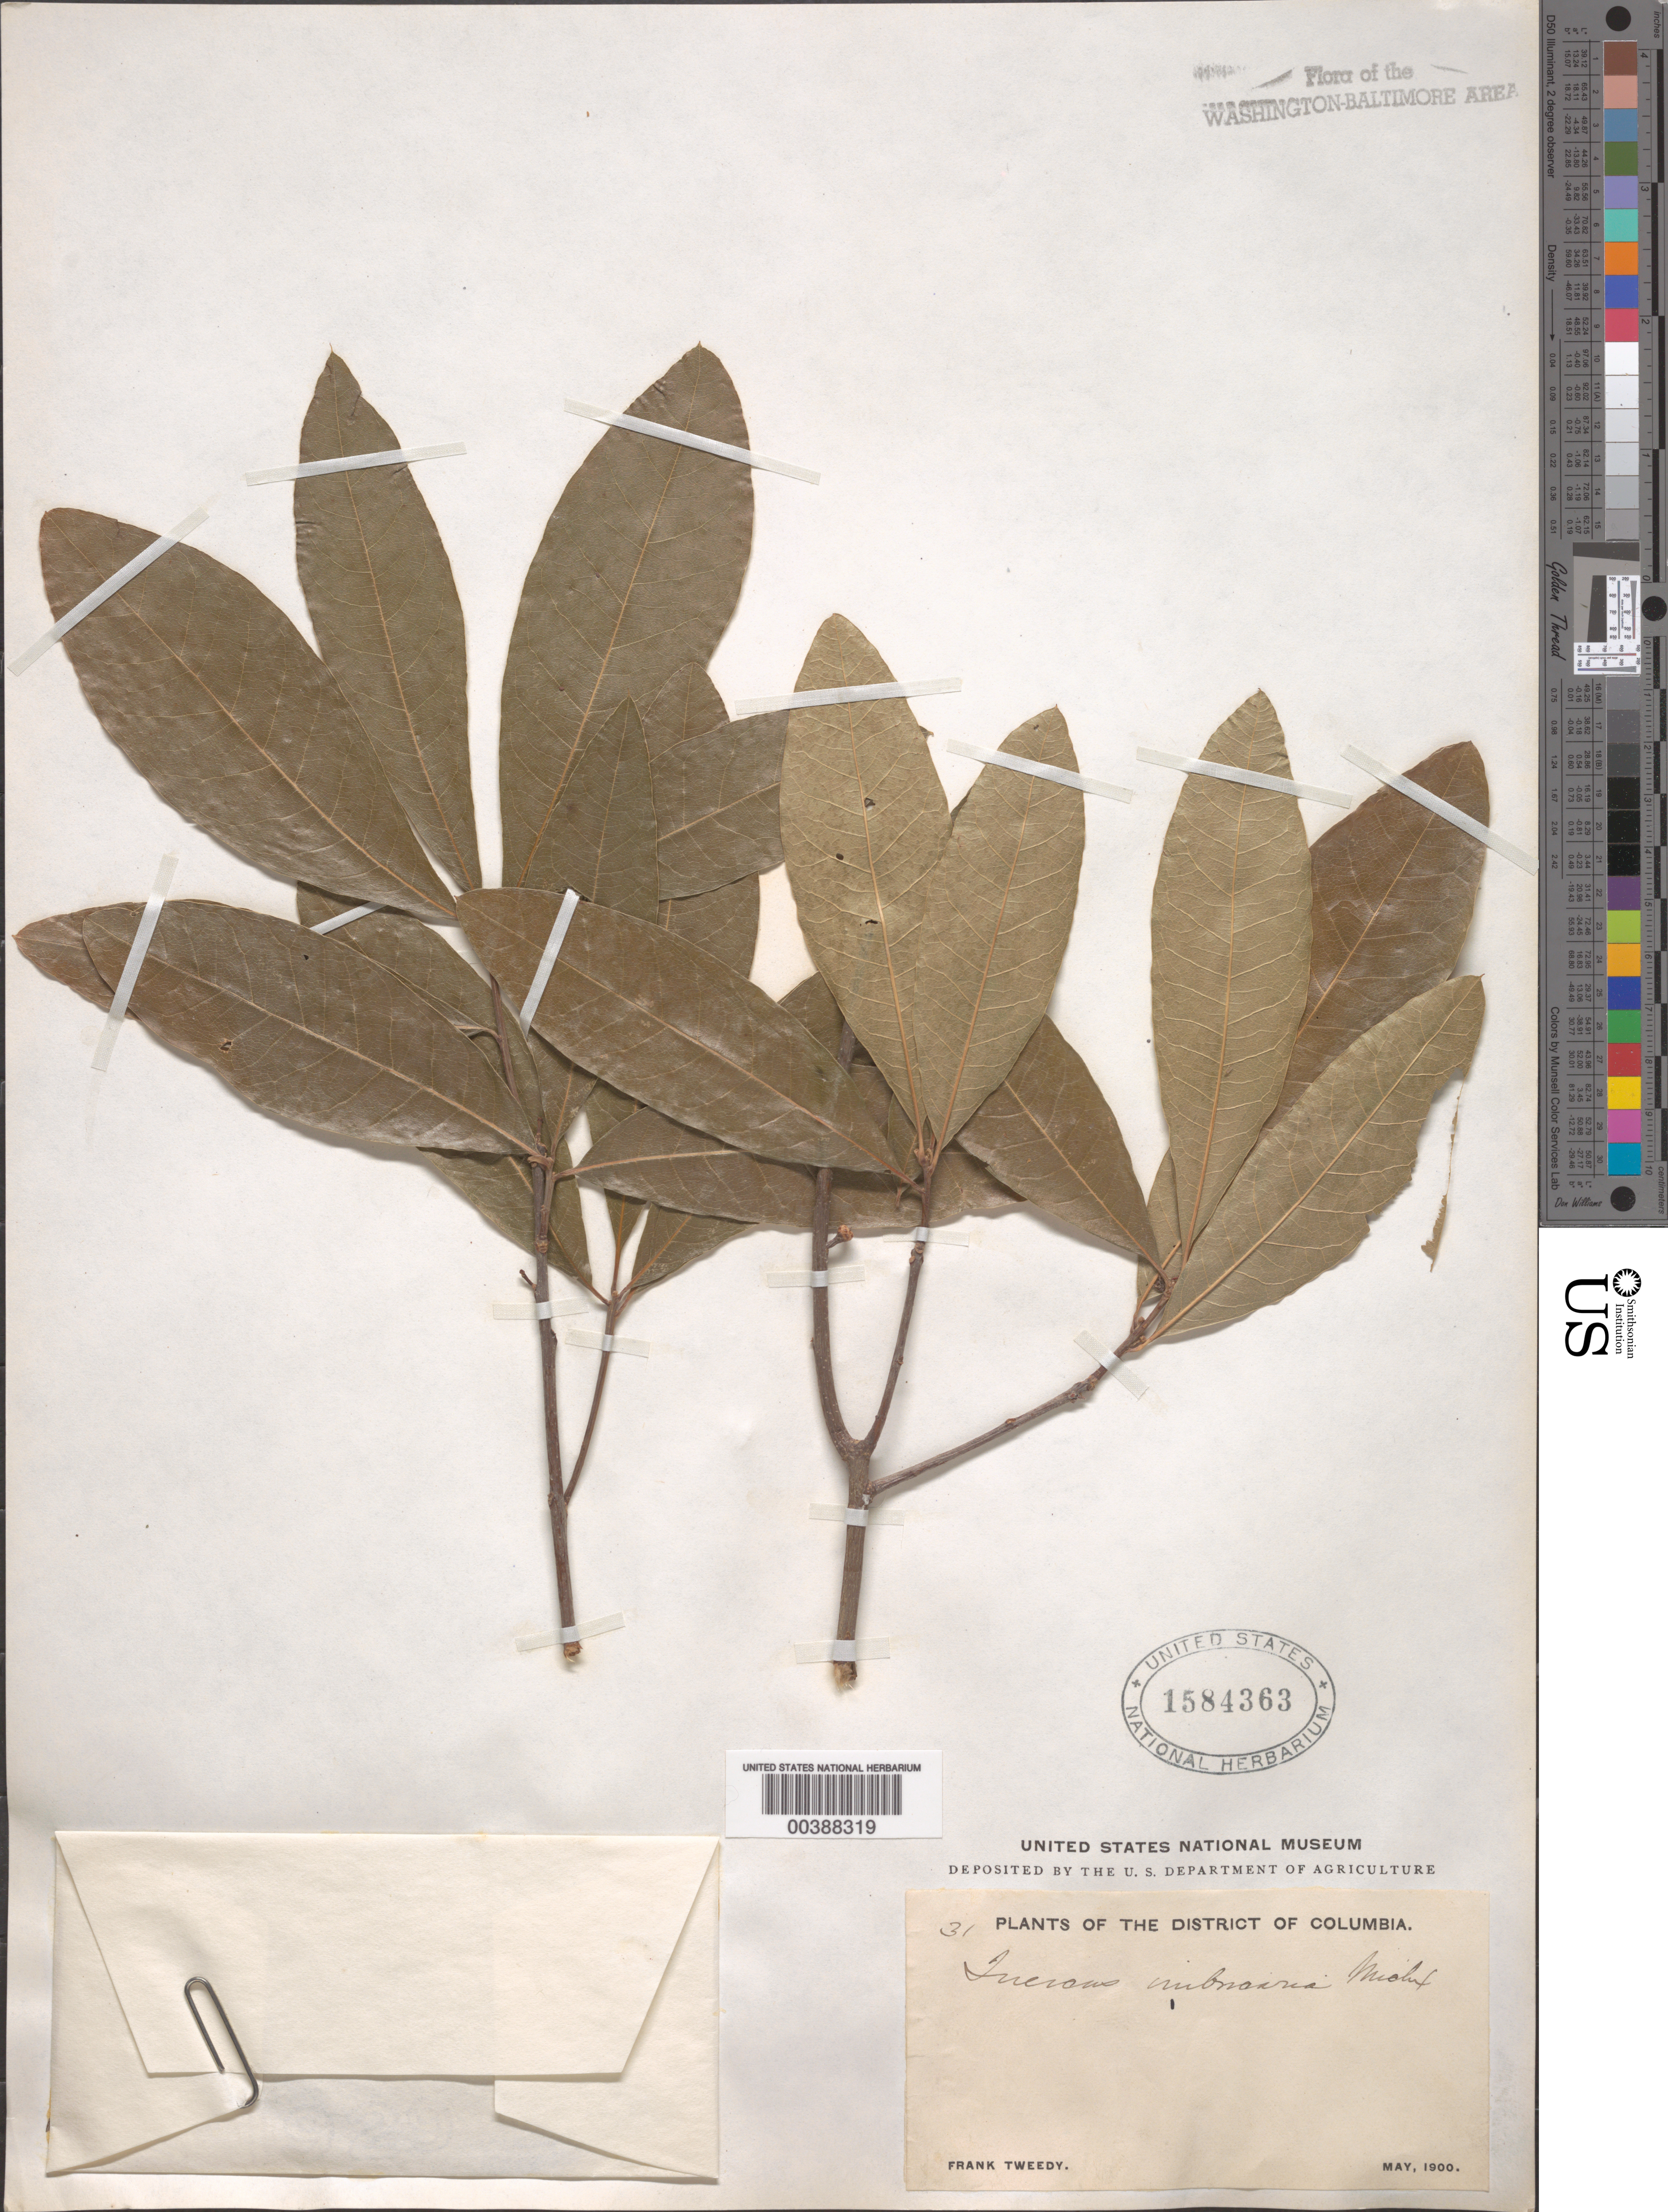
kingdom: Plantae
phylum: Tracheophyta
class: Magnoliopsida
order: Fagales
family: Fagaceae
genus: Quercus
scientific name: Quercus imbricaria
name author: Michx.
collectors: F. Tweedy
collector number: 31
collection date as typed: May 1900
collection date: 1900-05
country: United States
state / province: District of Columbia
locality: Washington DC area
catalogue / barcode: US 1584363